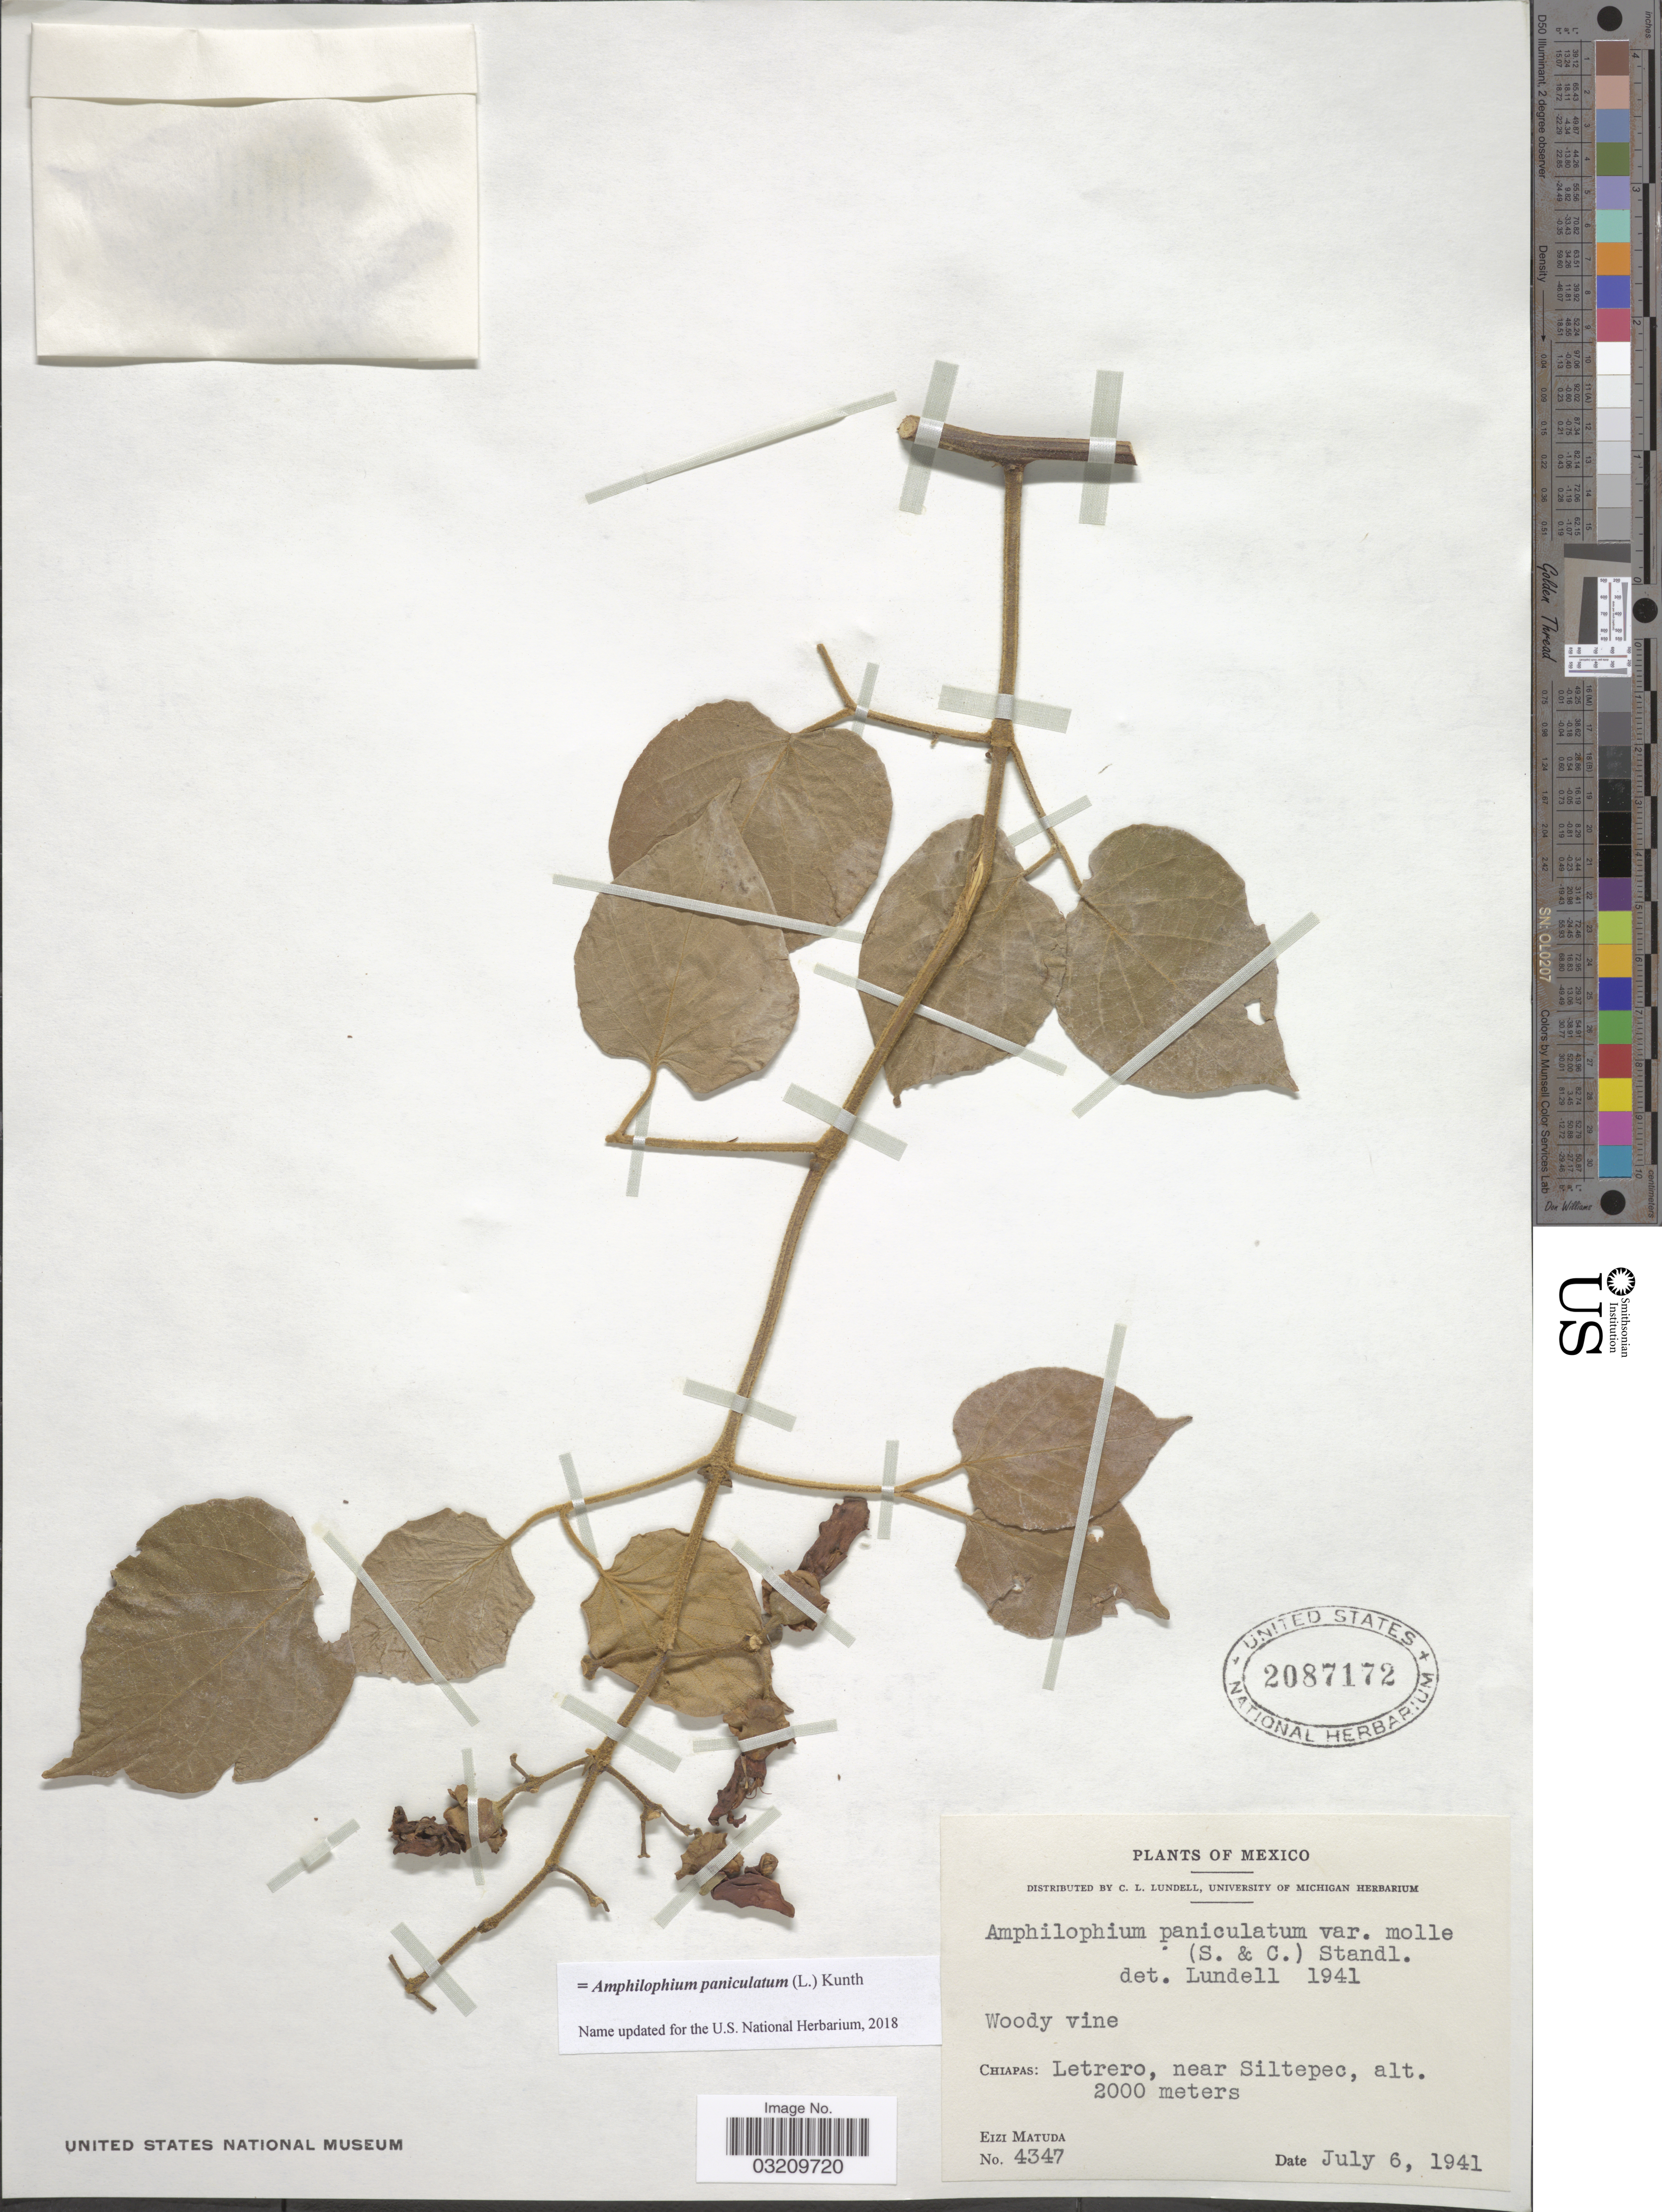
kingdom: Plantae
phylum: Tracheophyta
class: Magnoliopsida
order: Lamiales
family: Bignoniaceae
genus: Amphilophium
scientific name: Amphilophium paniculatum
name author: (L.) Kunth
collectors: E. Matuda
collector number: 4347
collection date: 1941-07-06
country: Mexico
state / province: Chiapas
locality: Letrero, near Siltepec.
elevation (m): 2000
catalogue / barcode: US 2087172